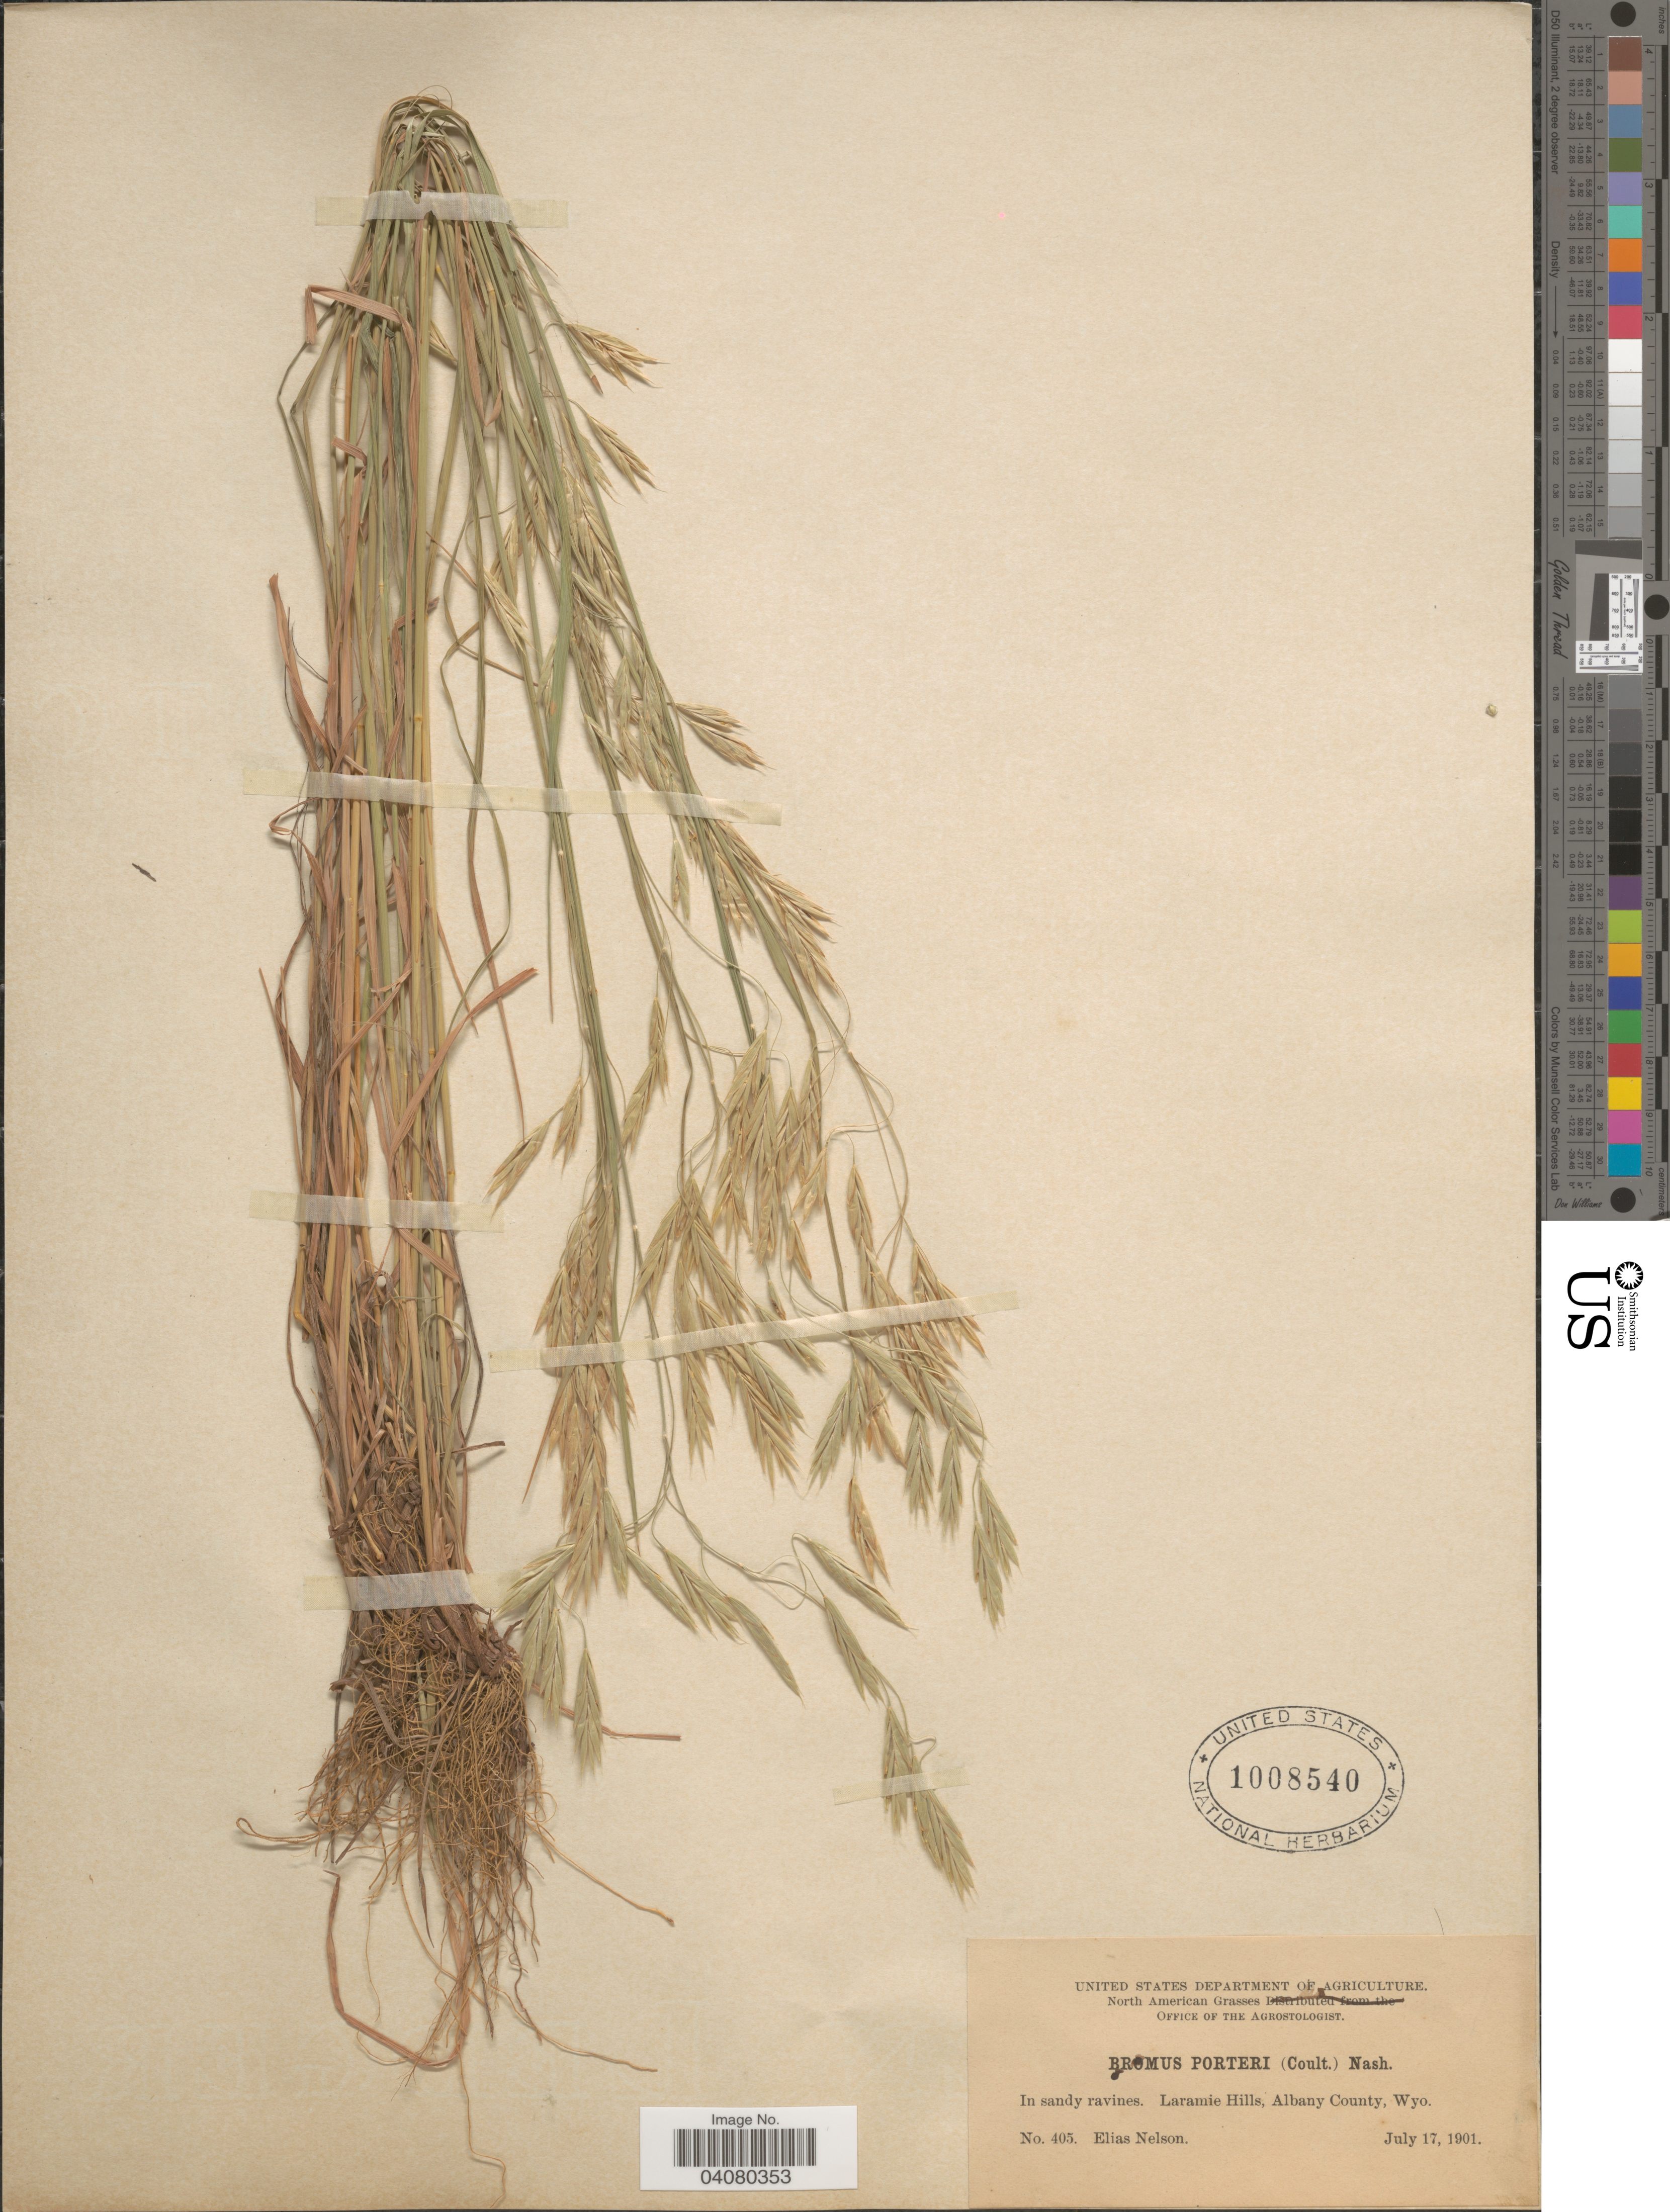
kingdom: Plantae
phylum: Tracheophyta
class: Liliopsida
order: Poales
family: Poaceae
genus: Bromus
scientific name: Bromus anomalus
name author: Rupr. ex E. Fourn.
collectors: E. Nelson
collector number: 405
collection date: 1901-07-17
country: United States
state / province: Wyoming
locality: In sandy ravines. Laramie Hills, Albany County.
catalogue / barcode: US 1008540